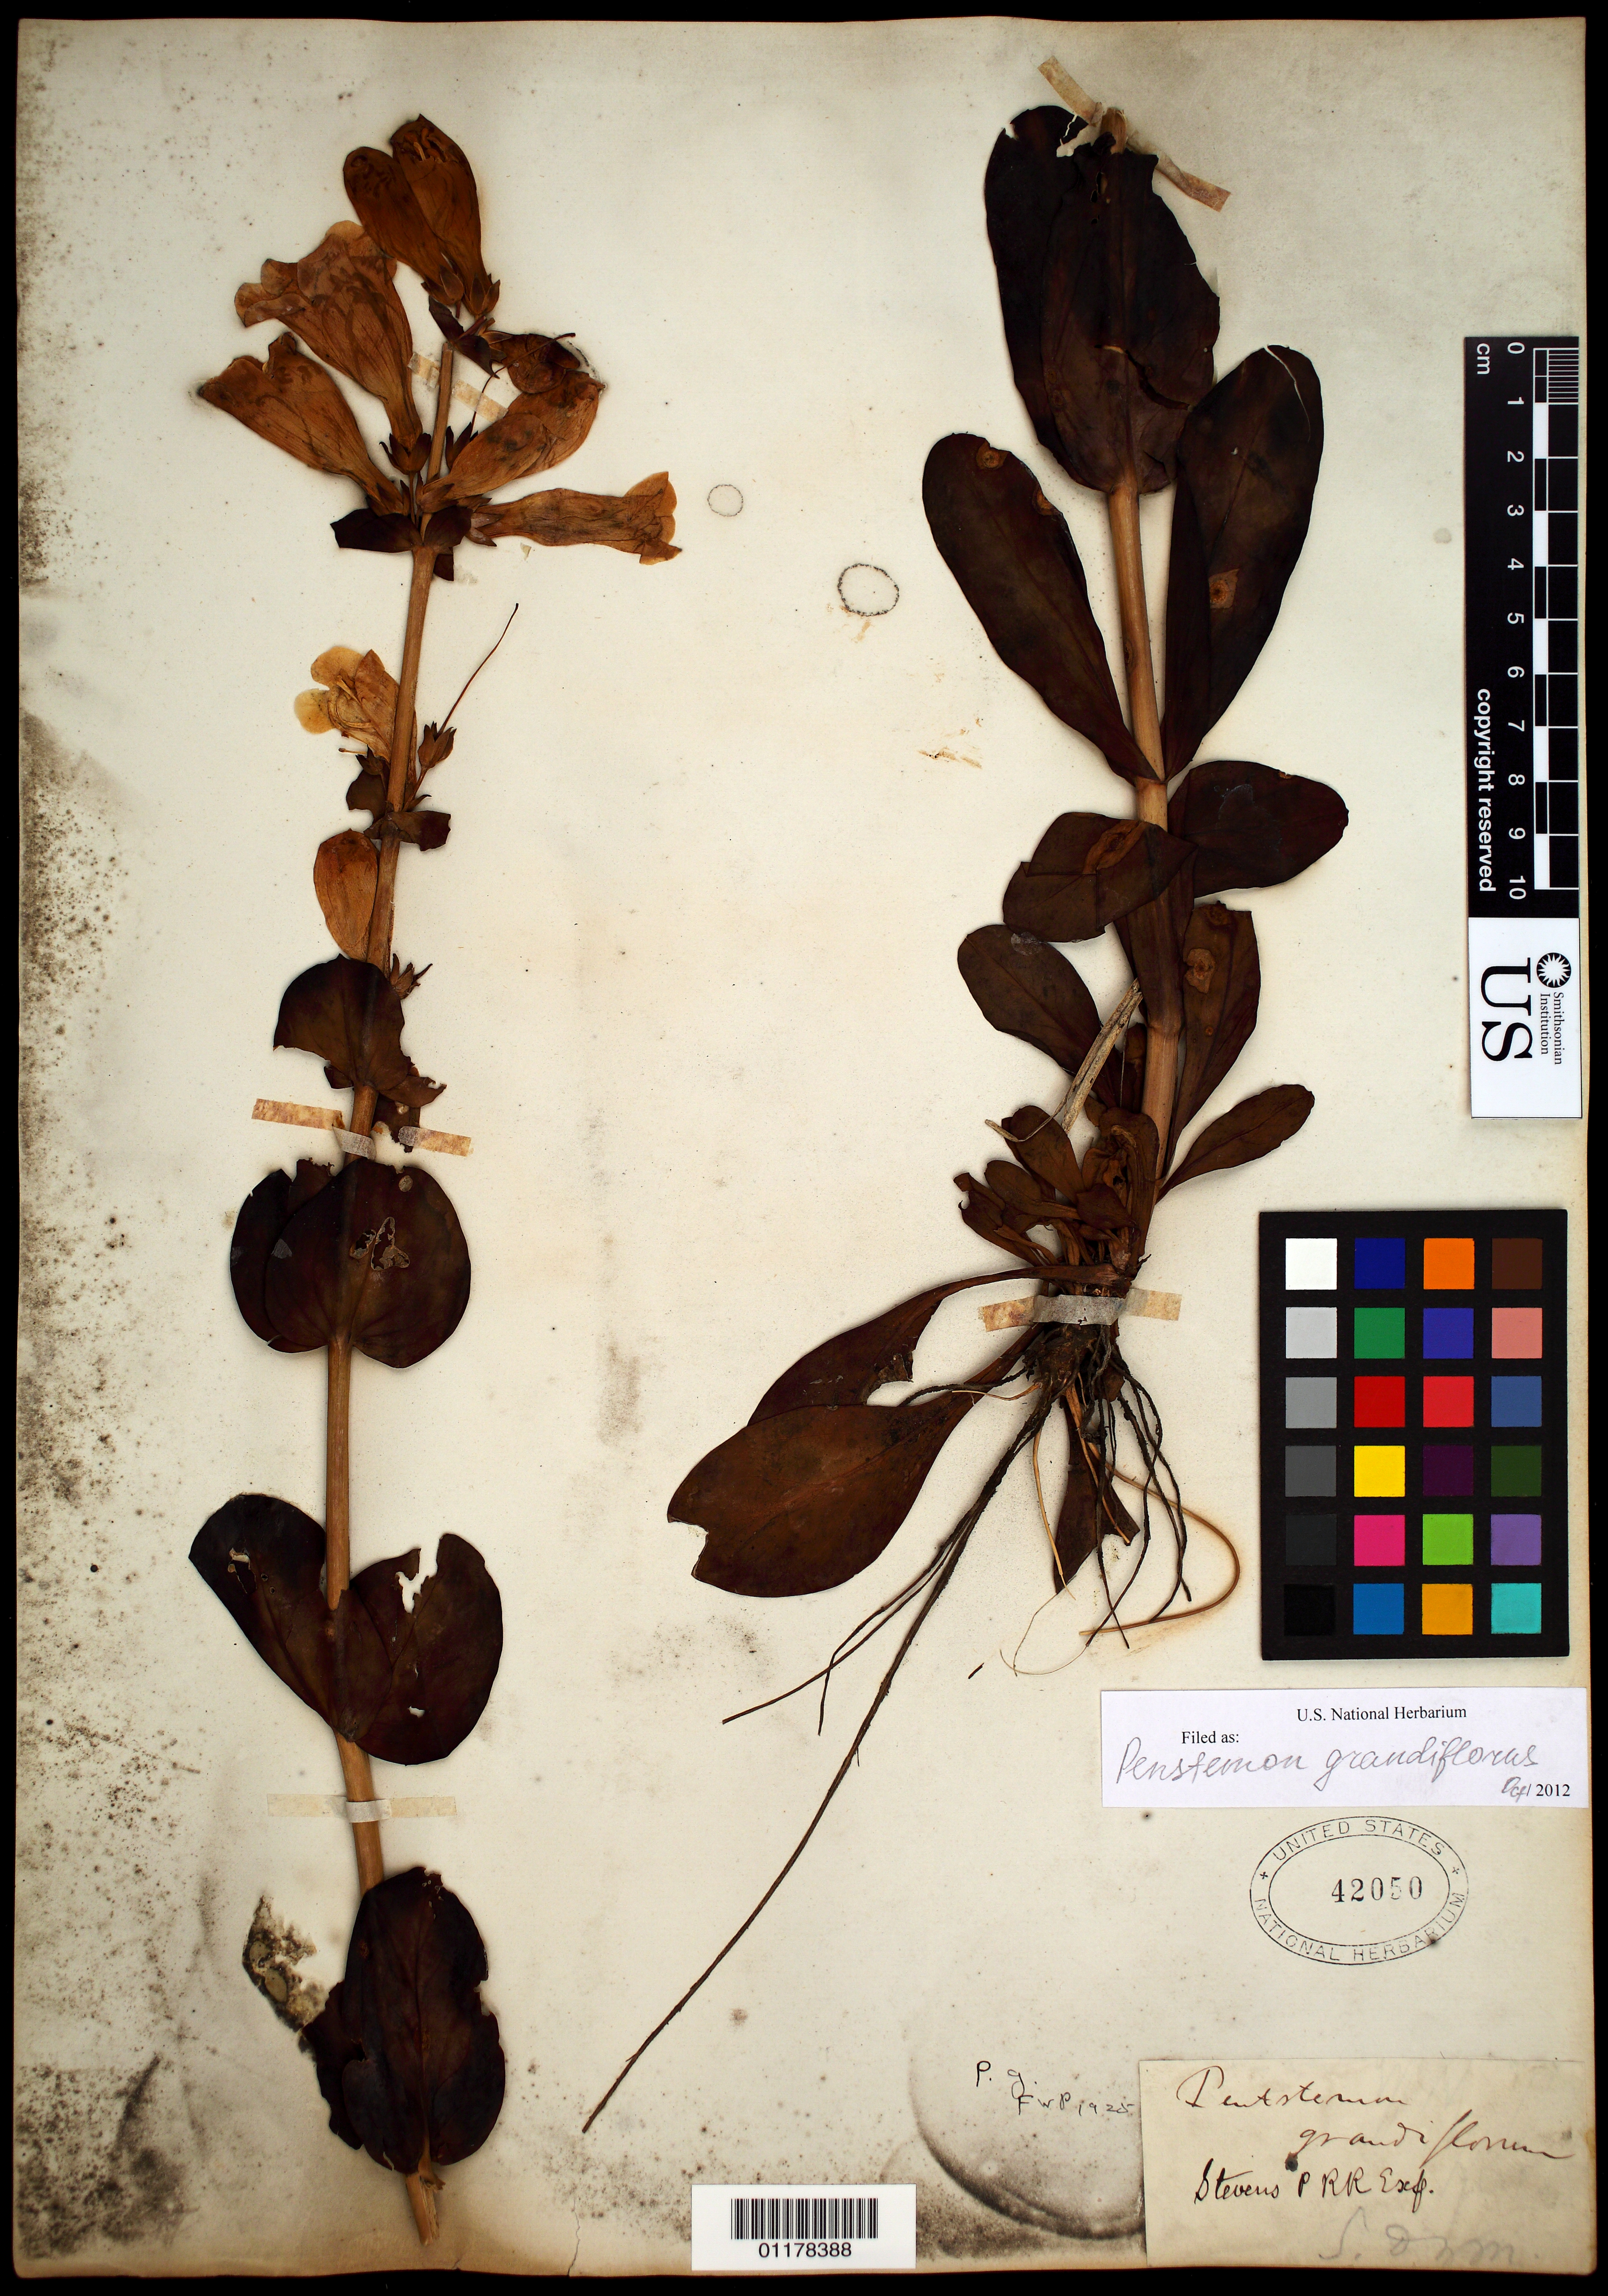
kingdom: Plantae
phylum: Tracheophyta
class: Magnoliopsida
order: Lamiales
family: Plantaginaceae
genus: Penstemon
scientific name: Penstemon grandiflorus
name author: Nutt.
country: United States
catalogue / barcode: US 42050